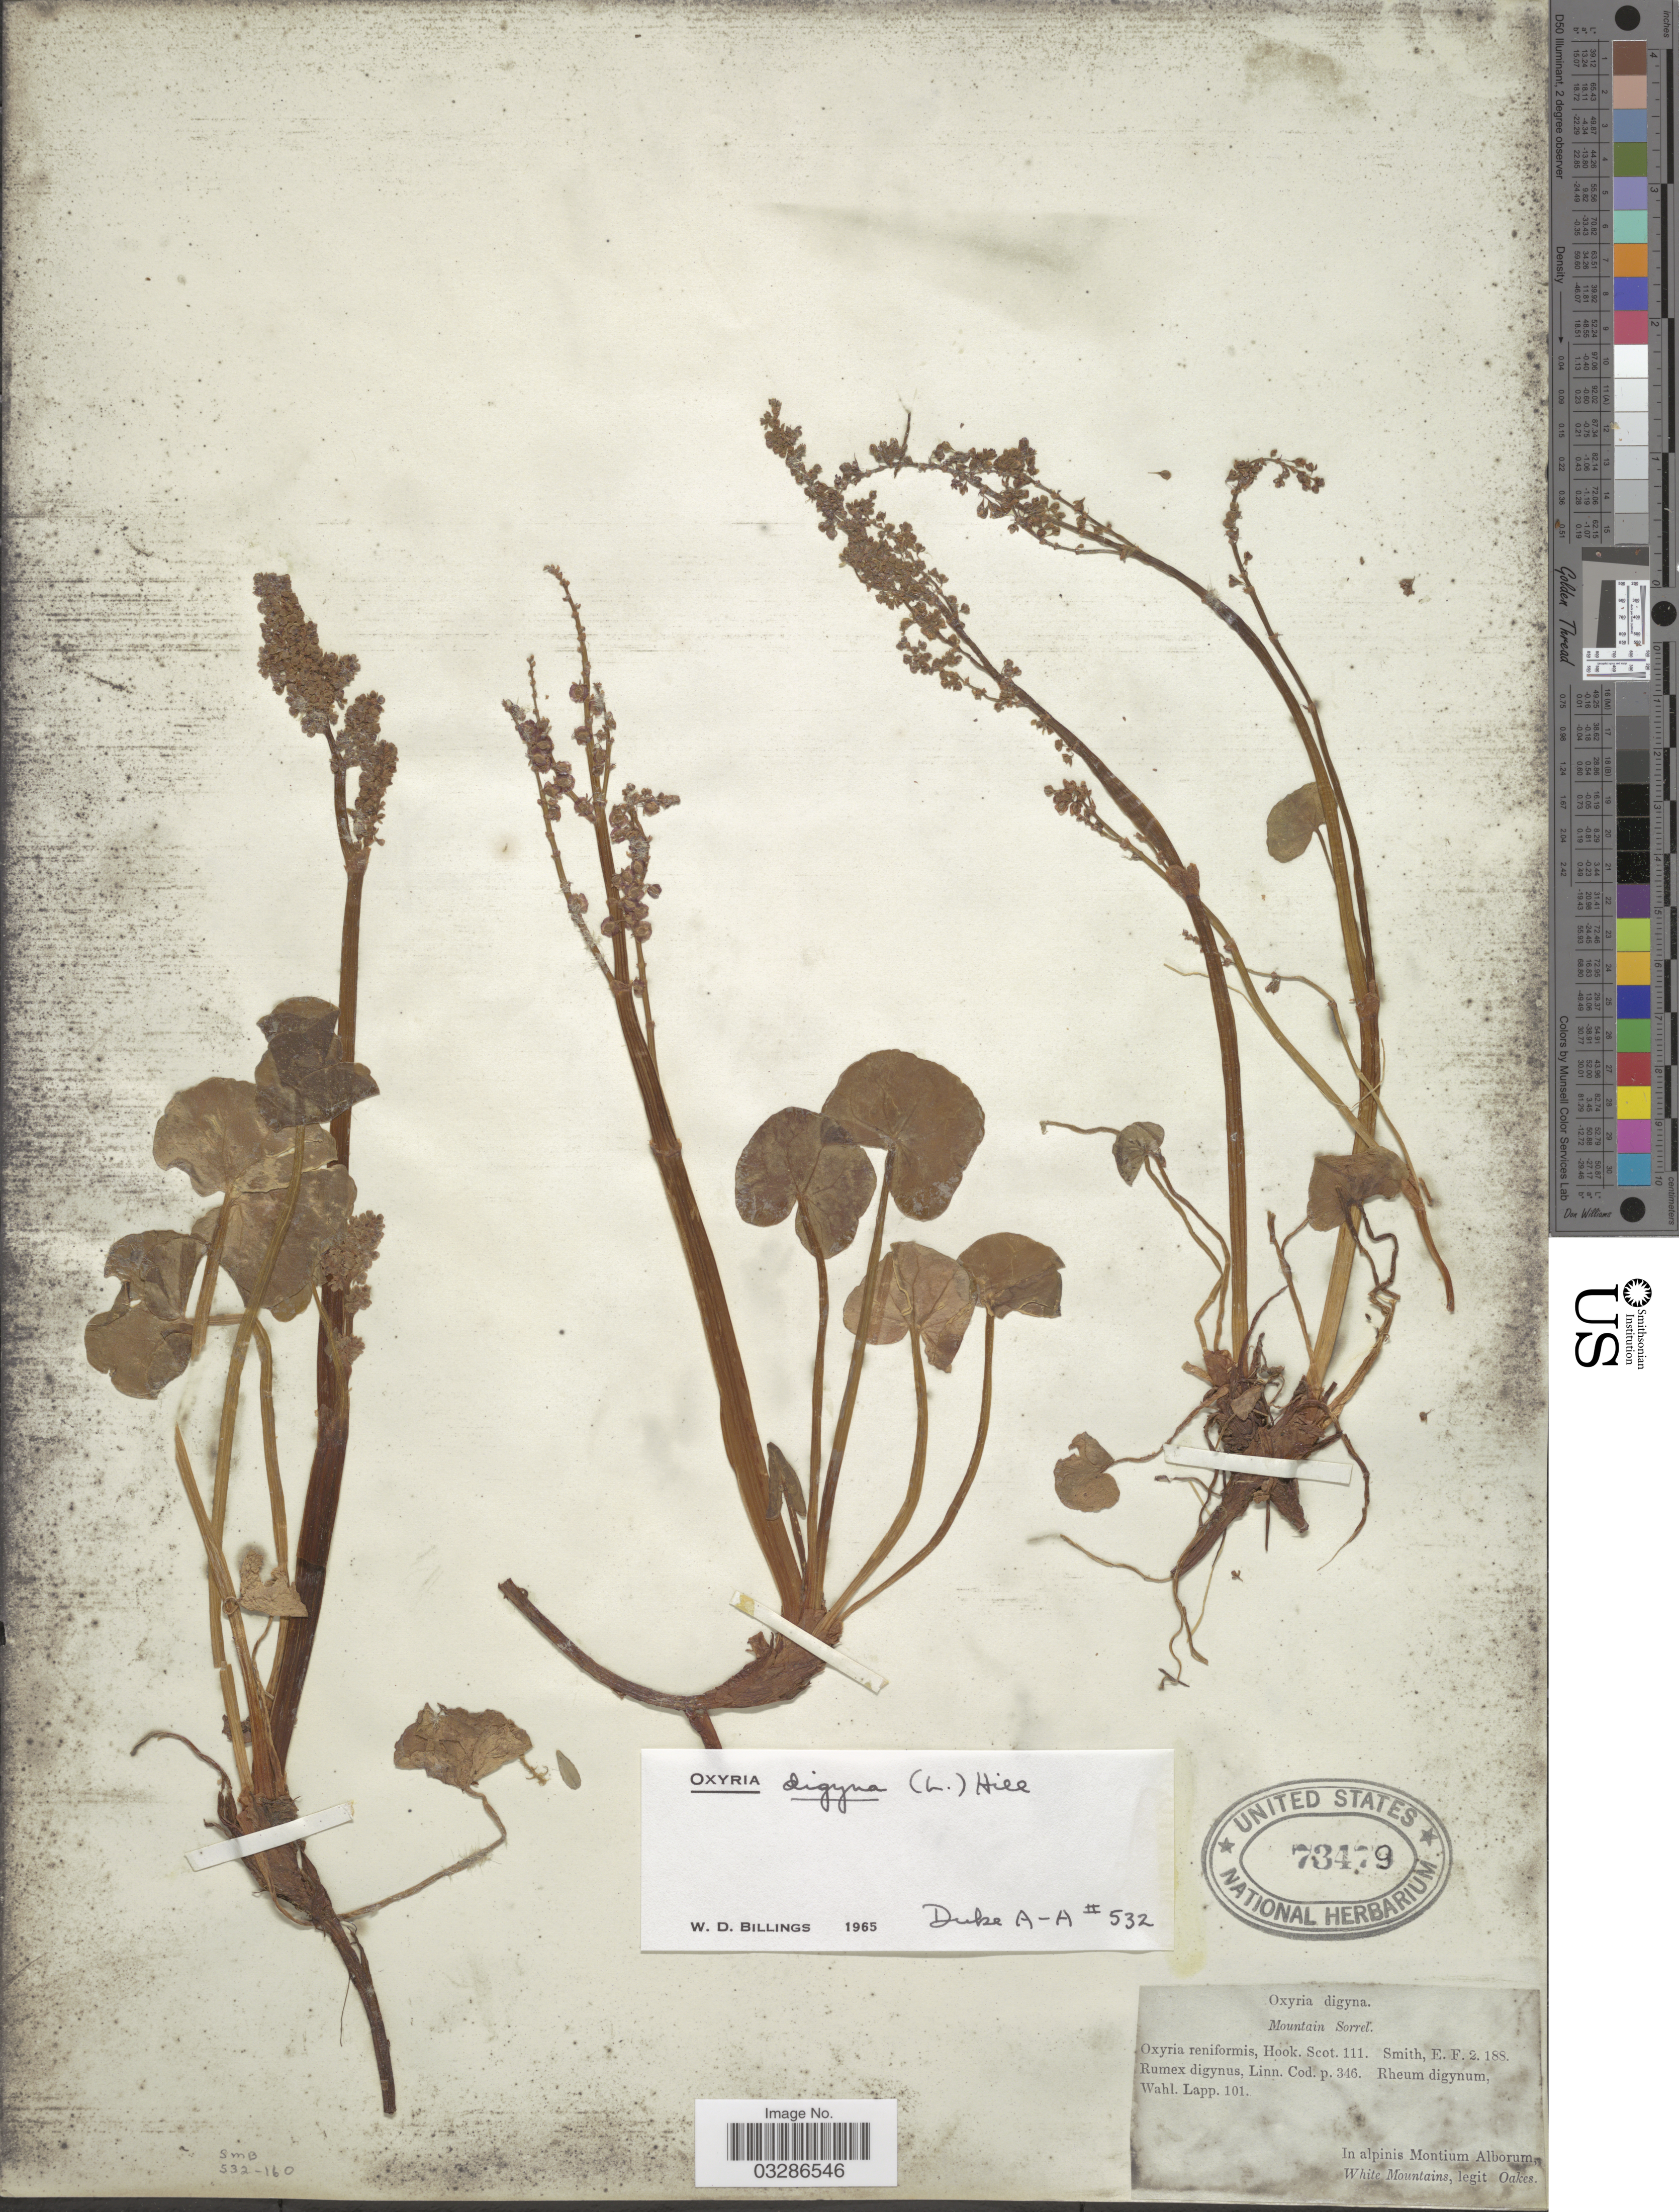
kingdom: Plantae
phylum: Tracheophyta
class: Magnoliopsida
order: Caryophyllales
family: Polygonaceae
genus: Oxyria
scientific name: Oxyria digyna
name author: (L.) Hill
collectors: -. Oakes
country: United States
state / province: New Hampshire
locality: In alpinis Montium Alborum, White Mountains.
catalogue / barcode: US 73479